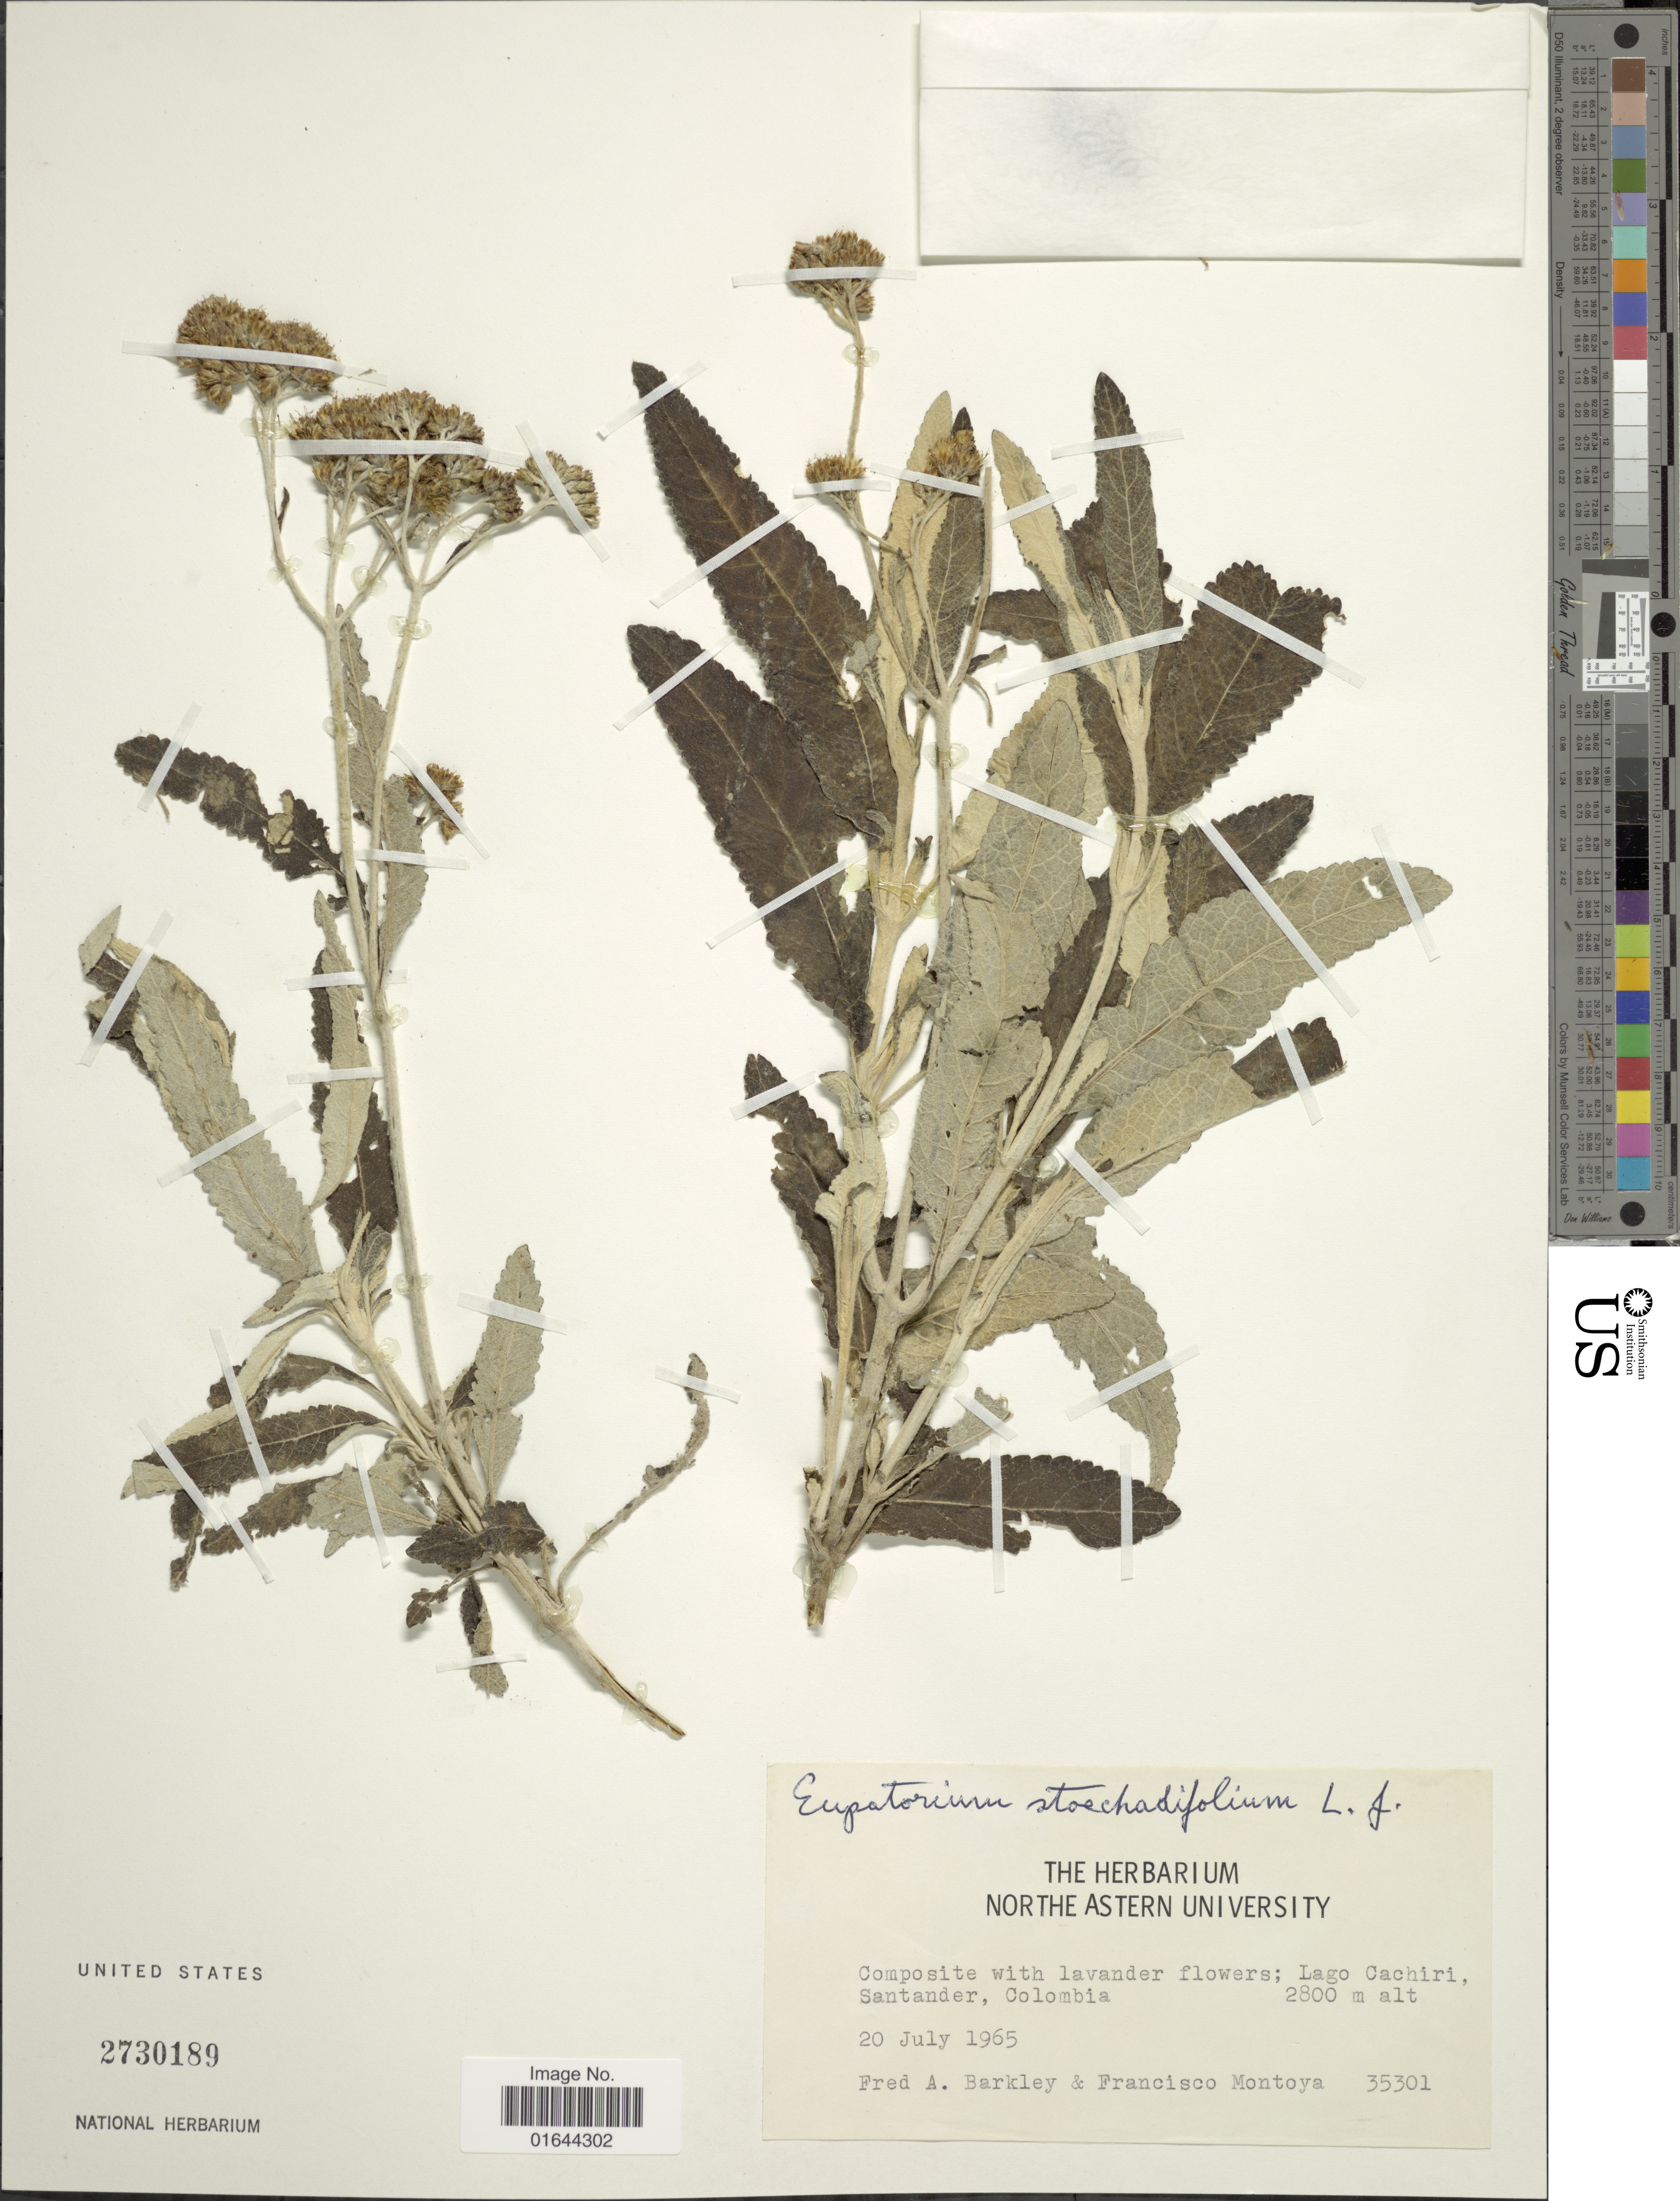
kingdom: Plantae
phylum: Tracheophyta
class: Magnoliopsida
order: Asterales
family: Asteraceae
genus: Lourteigia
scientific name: Lourteigia stoechadifolia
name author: (L. f.) R.M. King & H. Rob.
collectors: F. A. Barkley & F. Montoya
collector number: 35301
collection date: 1965-07-20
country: Colombia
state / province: Santander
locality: Lago Cachiri, Santander, Colombia.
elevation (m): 2800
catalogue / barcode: US 2730189